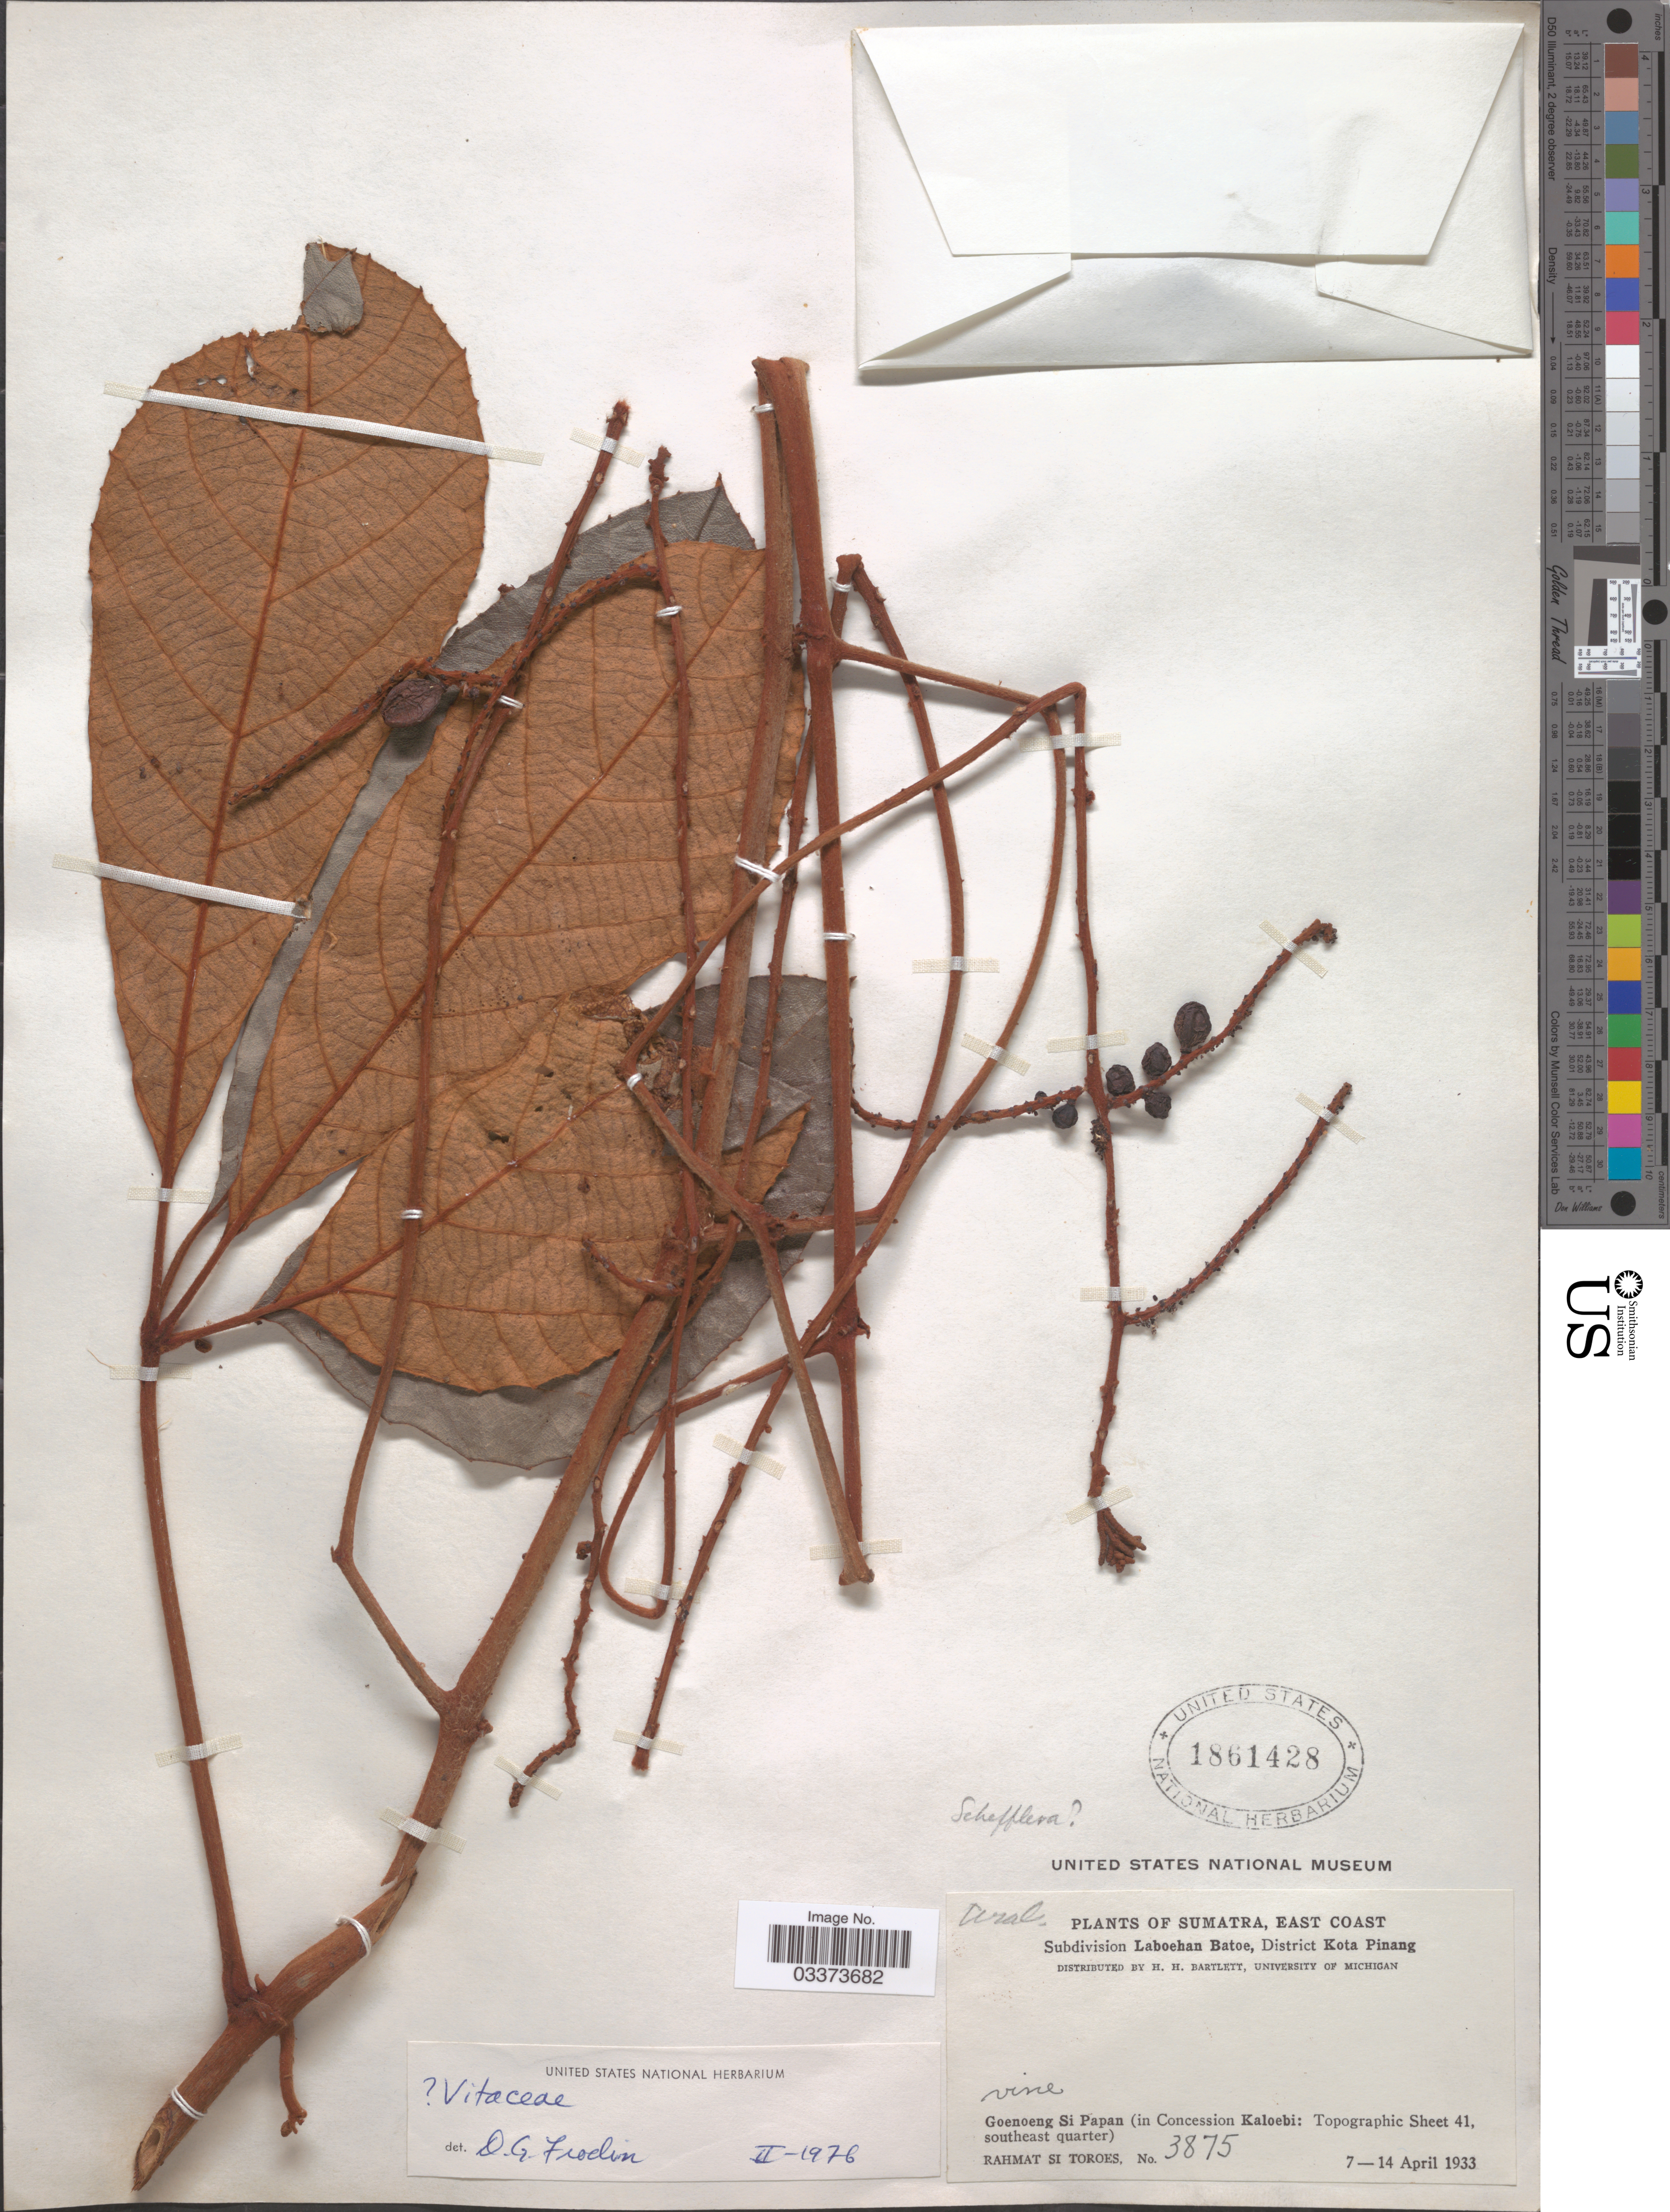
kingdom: Plantae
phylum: Tracheophyta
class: Magnoliopsida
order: Vitales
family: Vitaceae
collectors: Rahmat Si Boeea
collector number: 3875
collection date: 1933-04-07/1933-04-14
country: Indonesia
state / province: Sumatra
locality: East Coast. Subdivision Laboehan Batoe, District Kota Pinang. Goenoeng Si Papan (in Concession Kaloebi: Topographic Sheet 41, southeast quarter).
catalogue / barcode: US 1861428